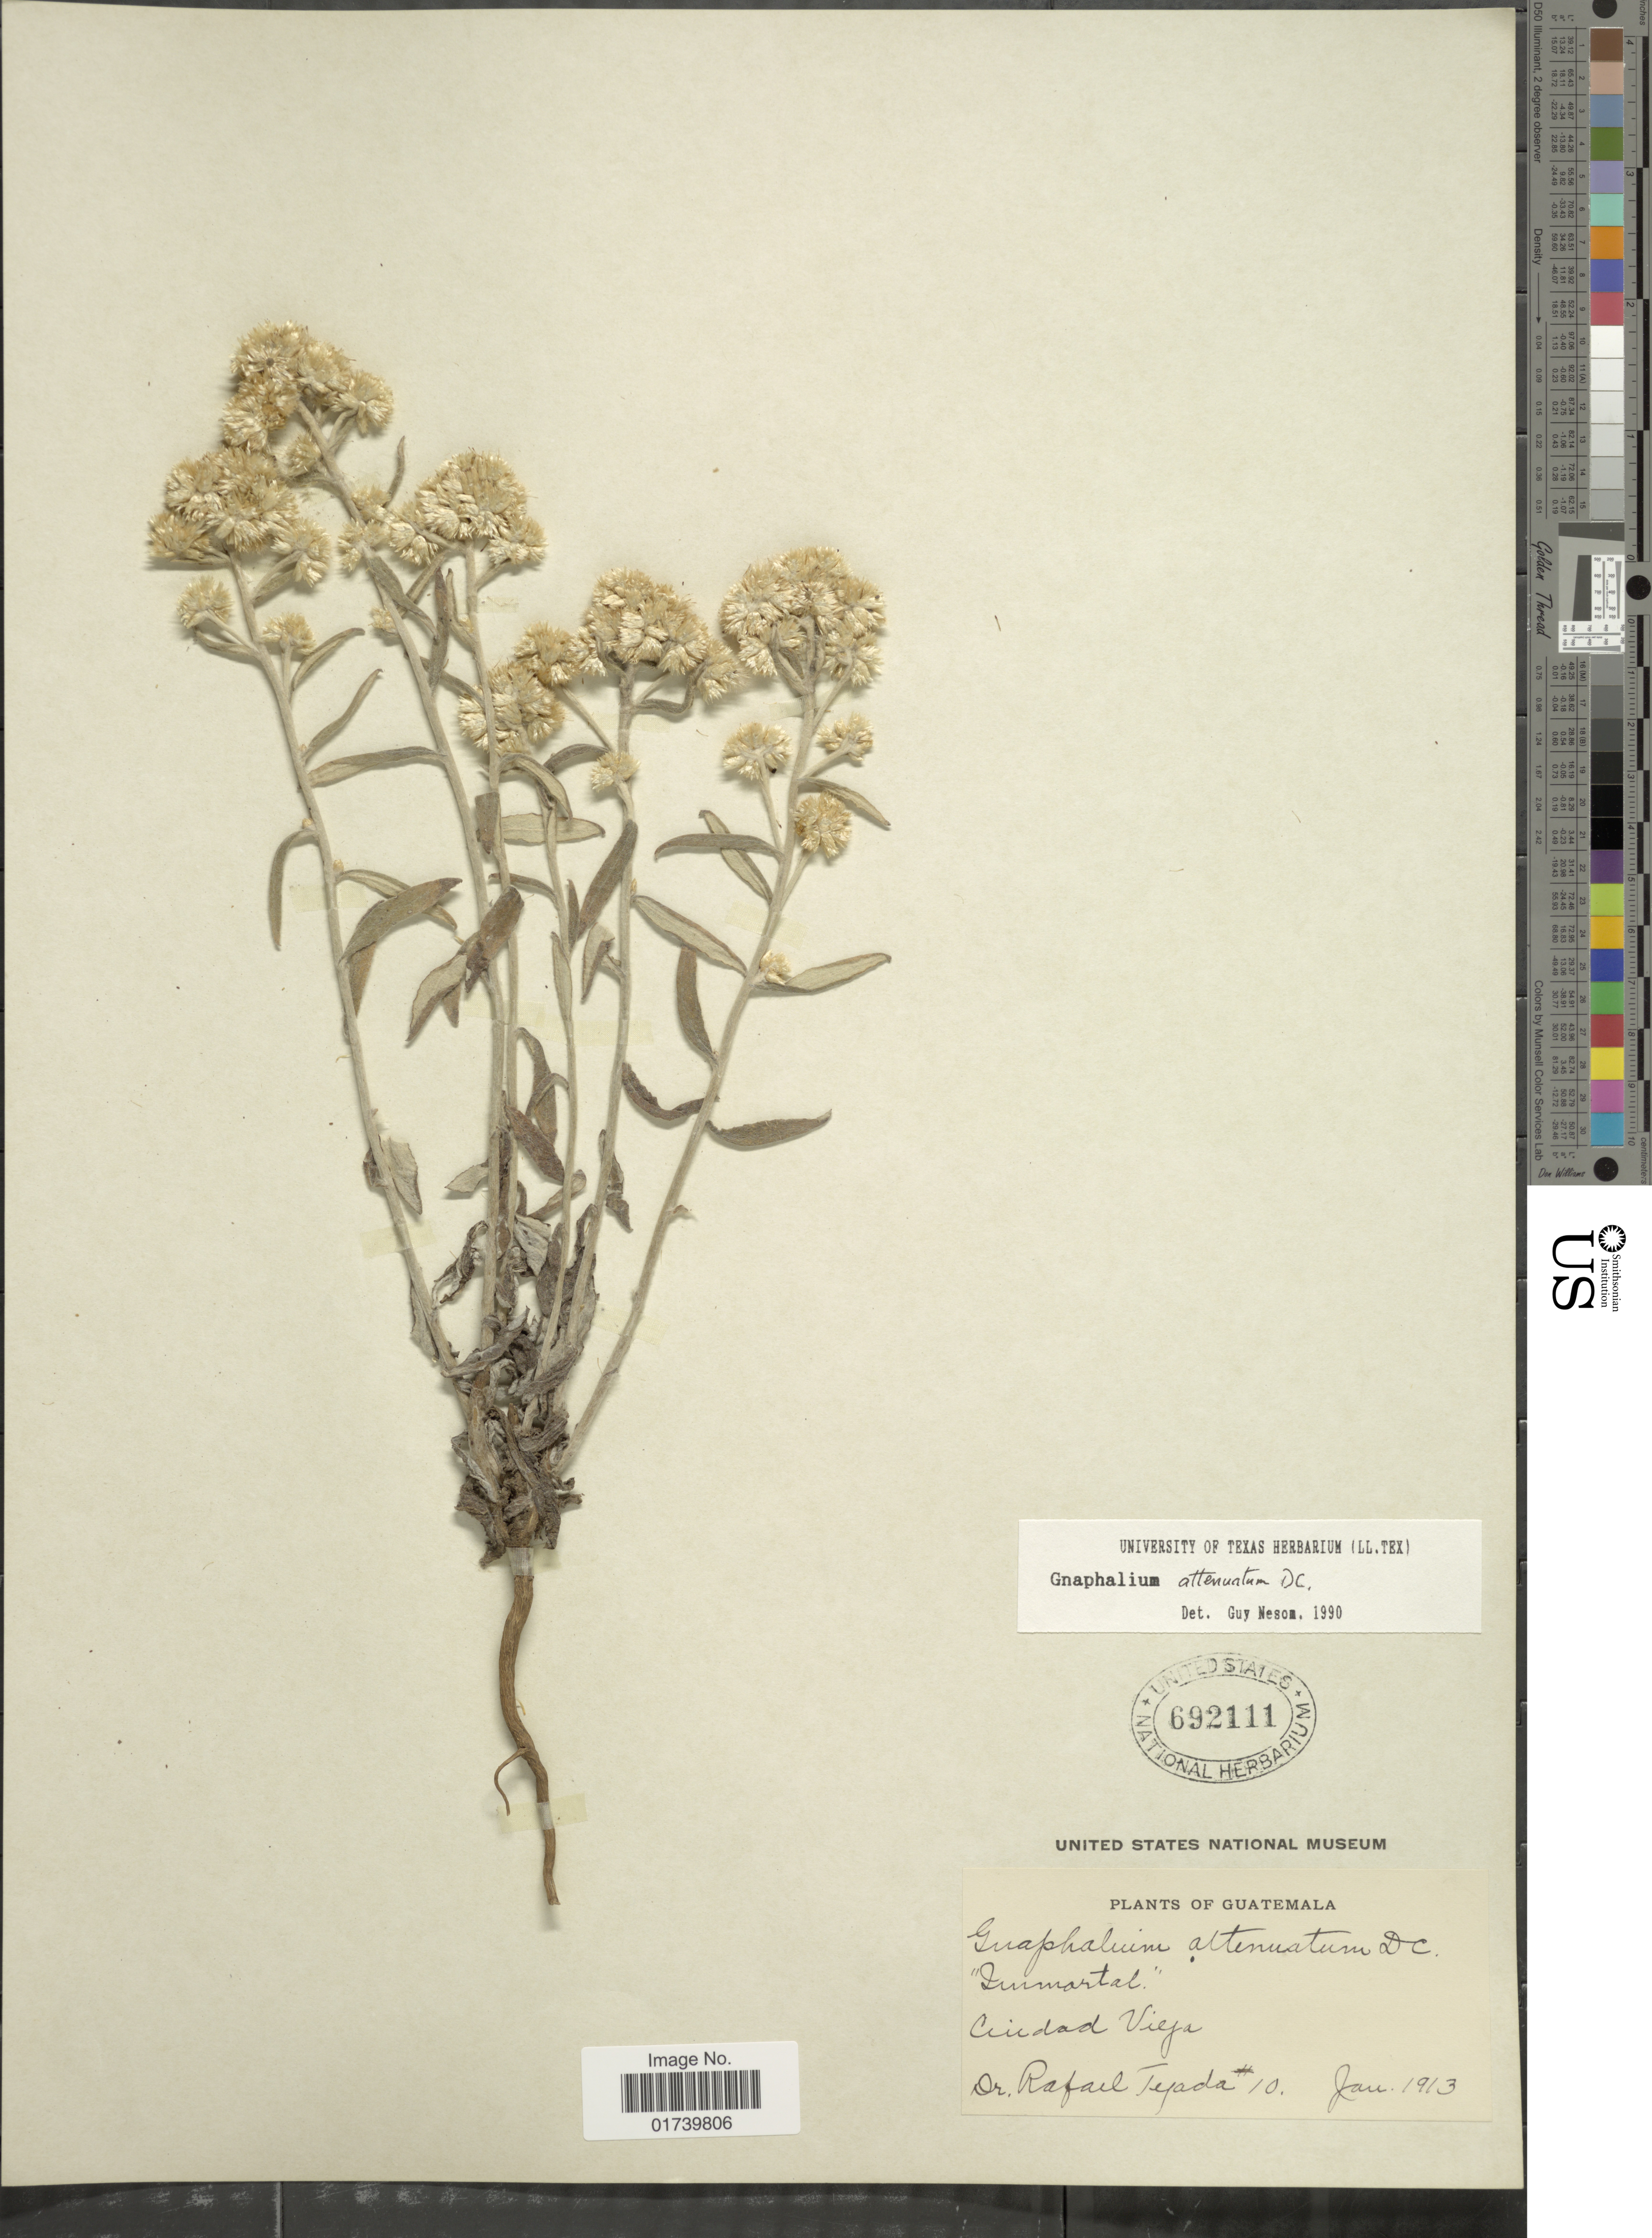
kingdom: Plantae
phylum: Tracheophyta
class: Magnoliopsida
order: Asterales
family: Asteraceae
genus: Pseudognaphalium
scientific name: Pseudognaphalium attenuatum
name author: (DC.) Anderb.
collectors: R. Tejada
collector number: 10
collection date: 1913-01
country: Guatemala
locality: Ciudad Vieja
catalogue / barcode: US 692111